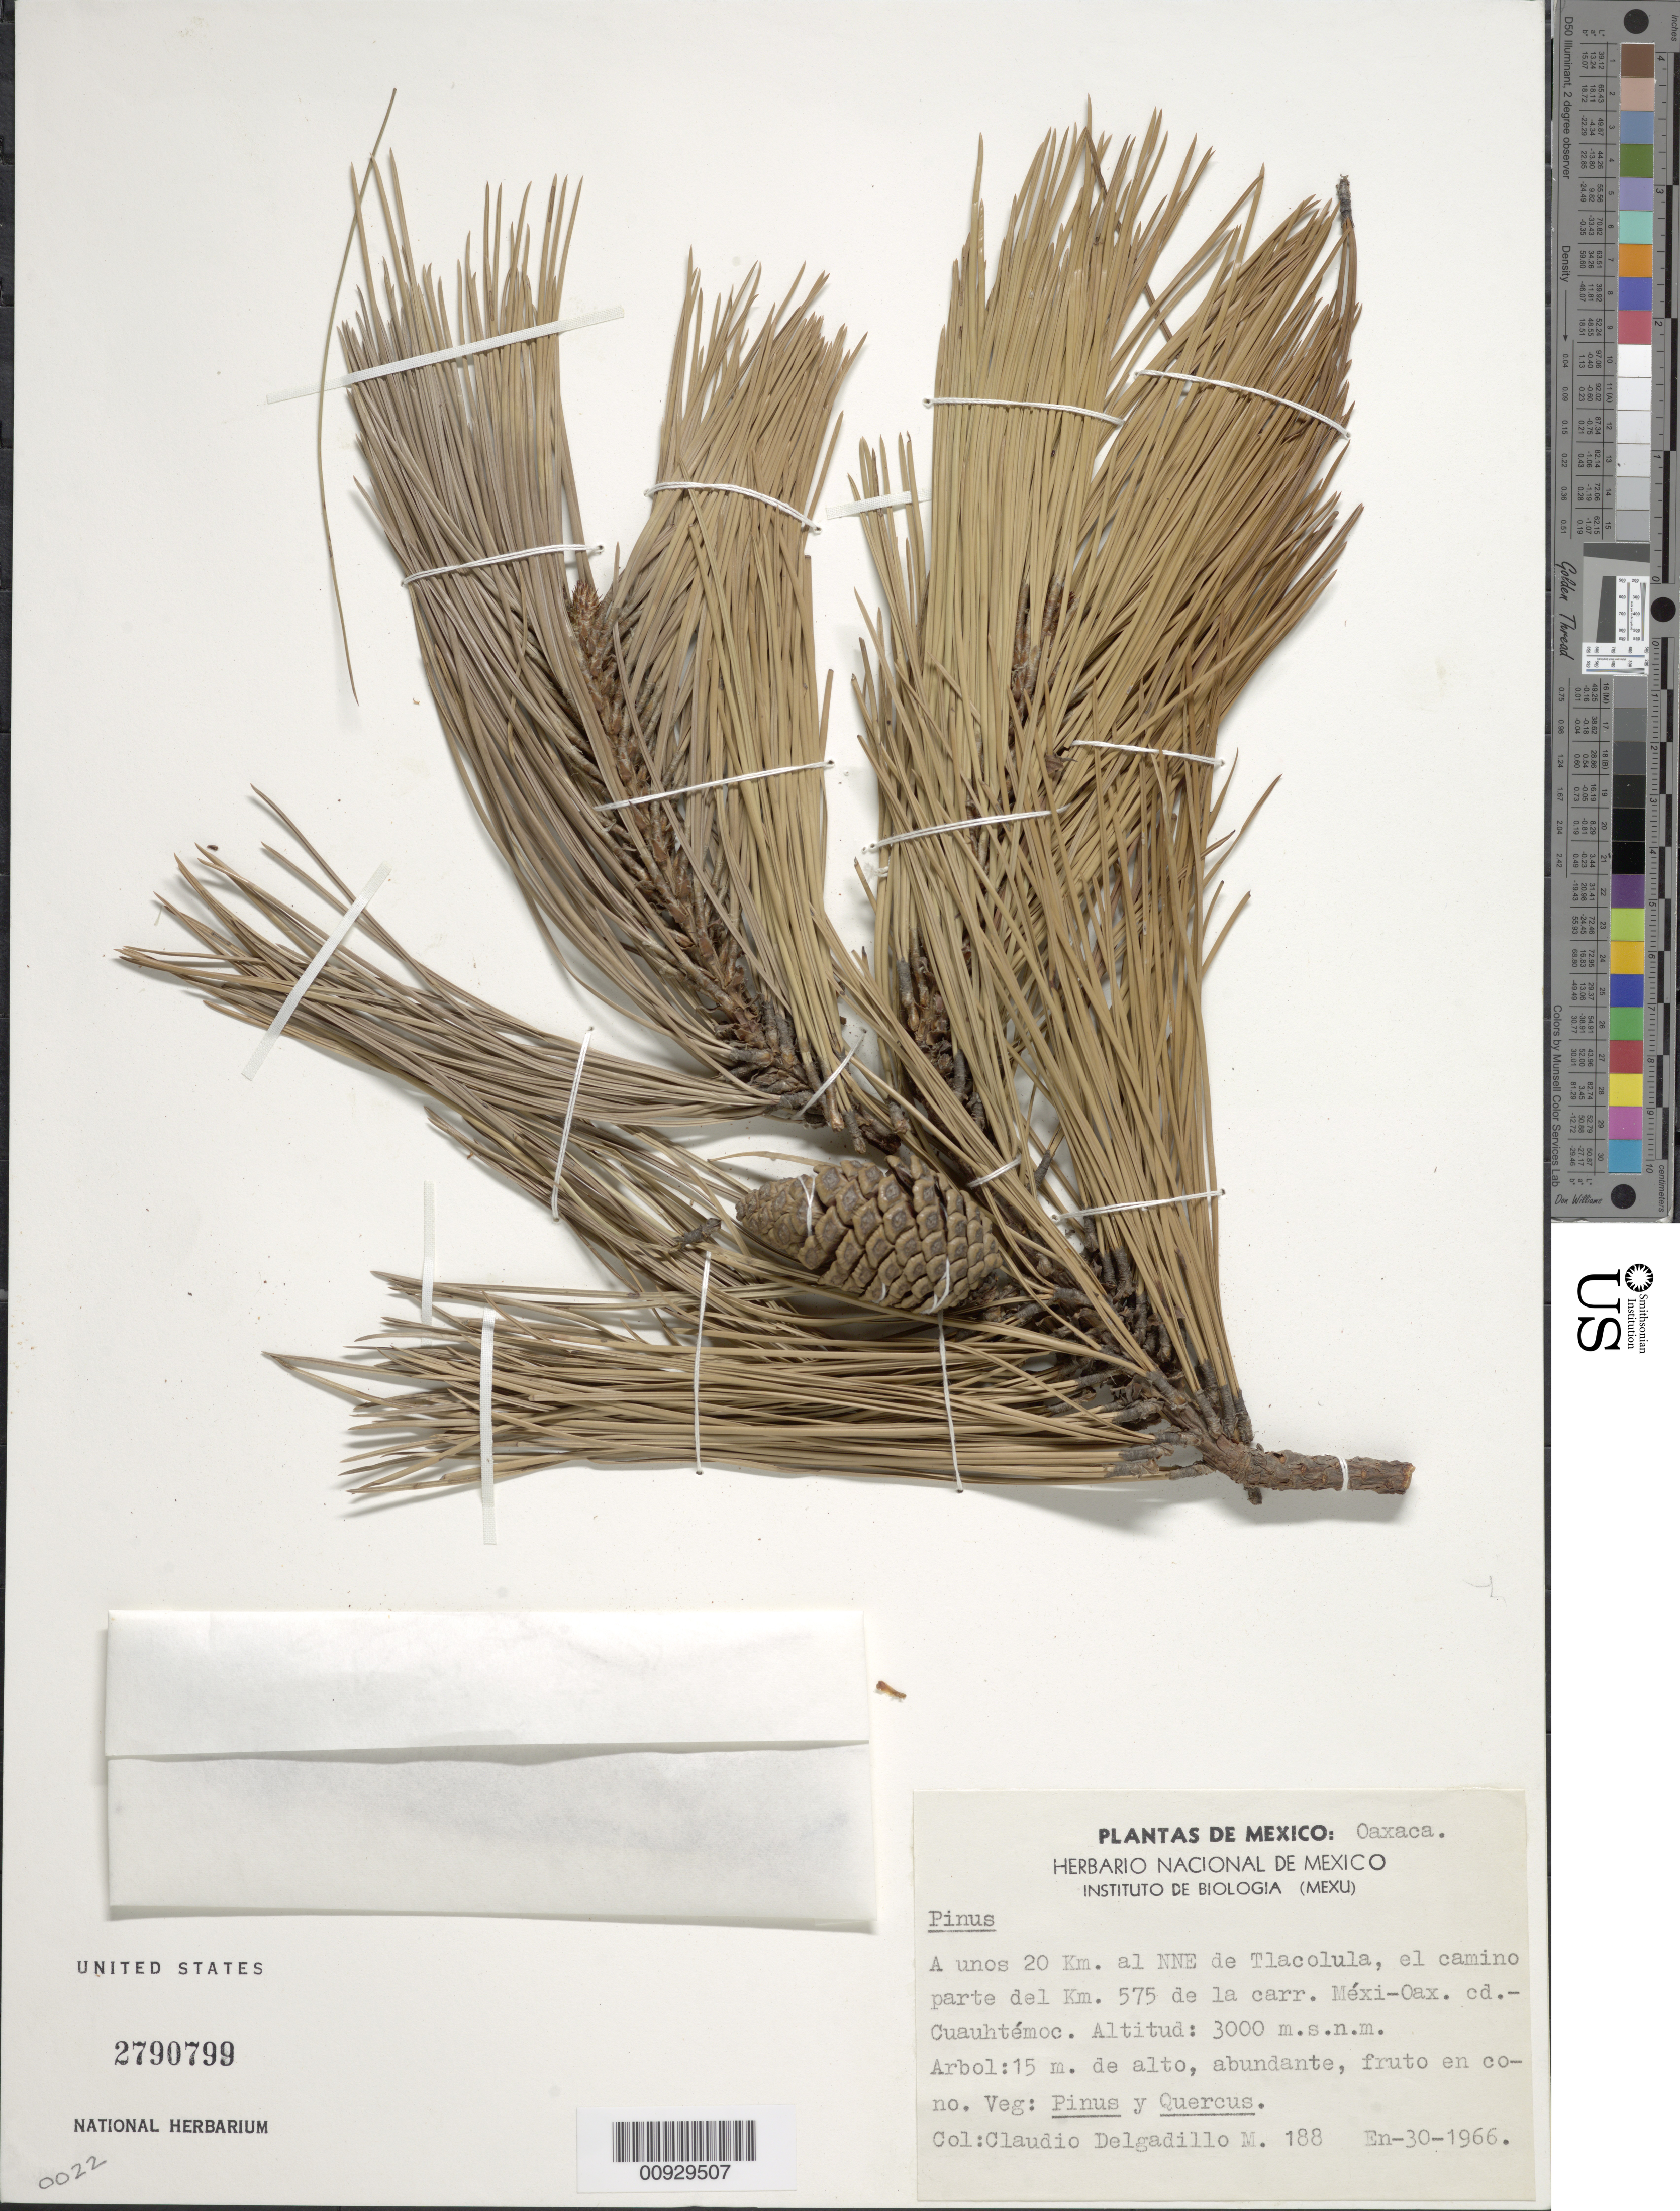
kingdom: Plantae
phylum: Tracheophyta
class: Pinopsida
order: Pinales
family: Pinaceae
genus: Pinus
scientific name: Pinus sp.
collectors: C. Delgadillo-m.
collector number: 188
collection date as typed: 30 Jan 1966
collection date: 1966-01-30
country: Mexico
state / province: Oaxaca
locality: A unos 20 km. al NNE de Tlacolula, el camino parte en el Km 575 de la carretera México-Oaxaca, Cd. Cuauhtémoc.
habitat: Veg: Pinus y Quercus.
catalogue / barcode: US 2790799